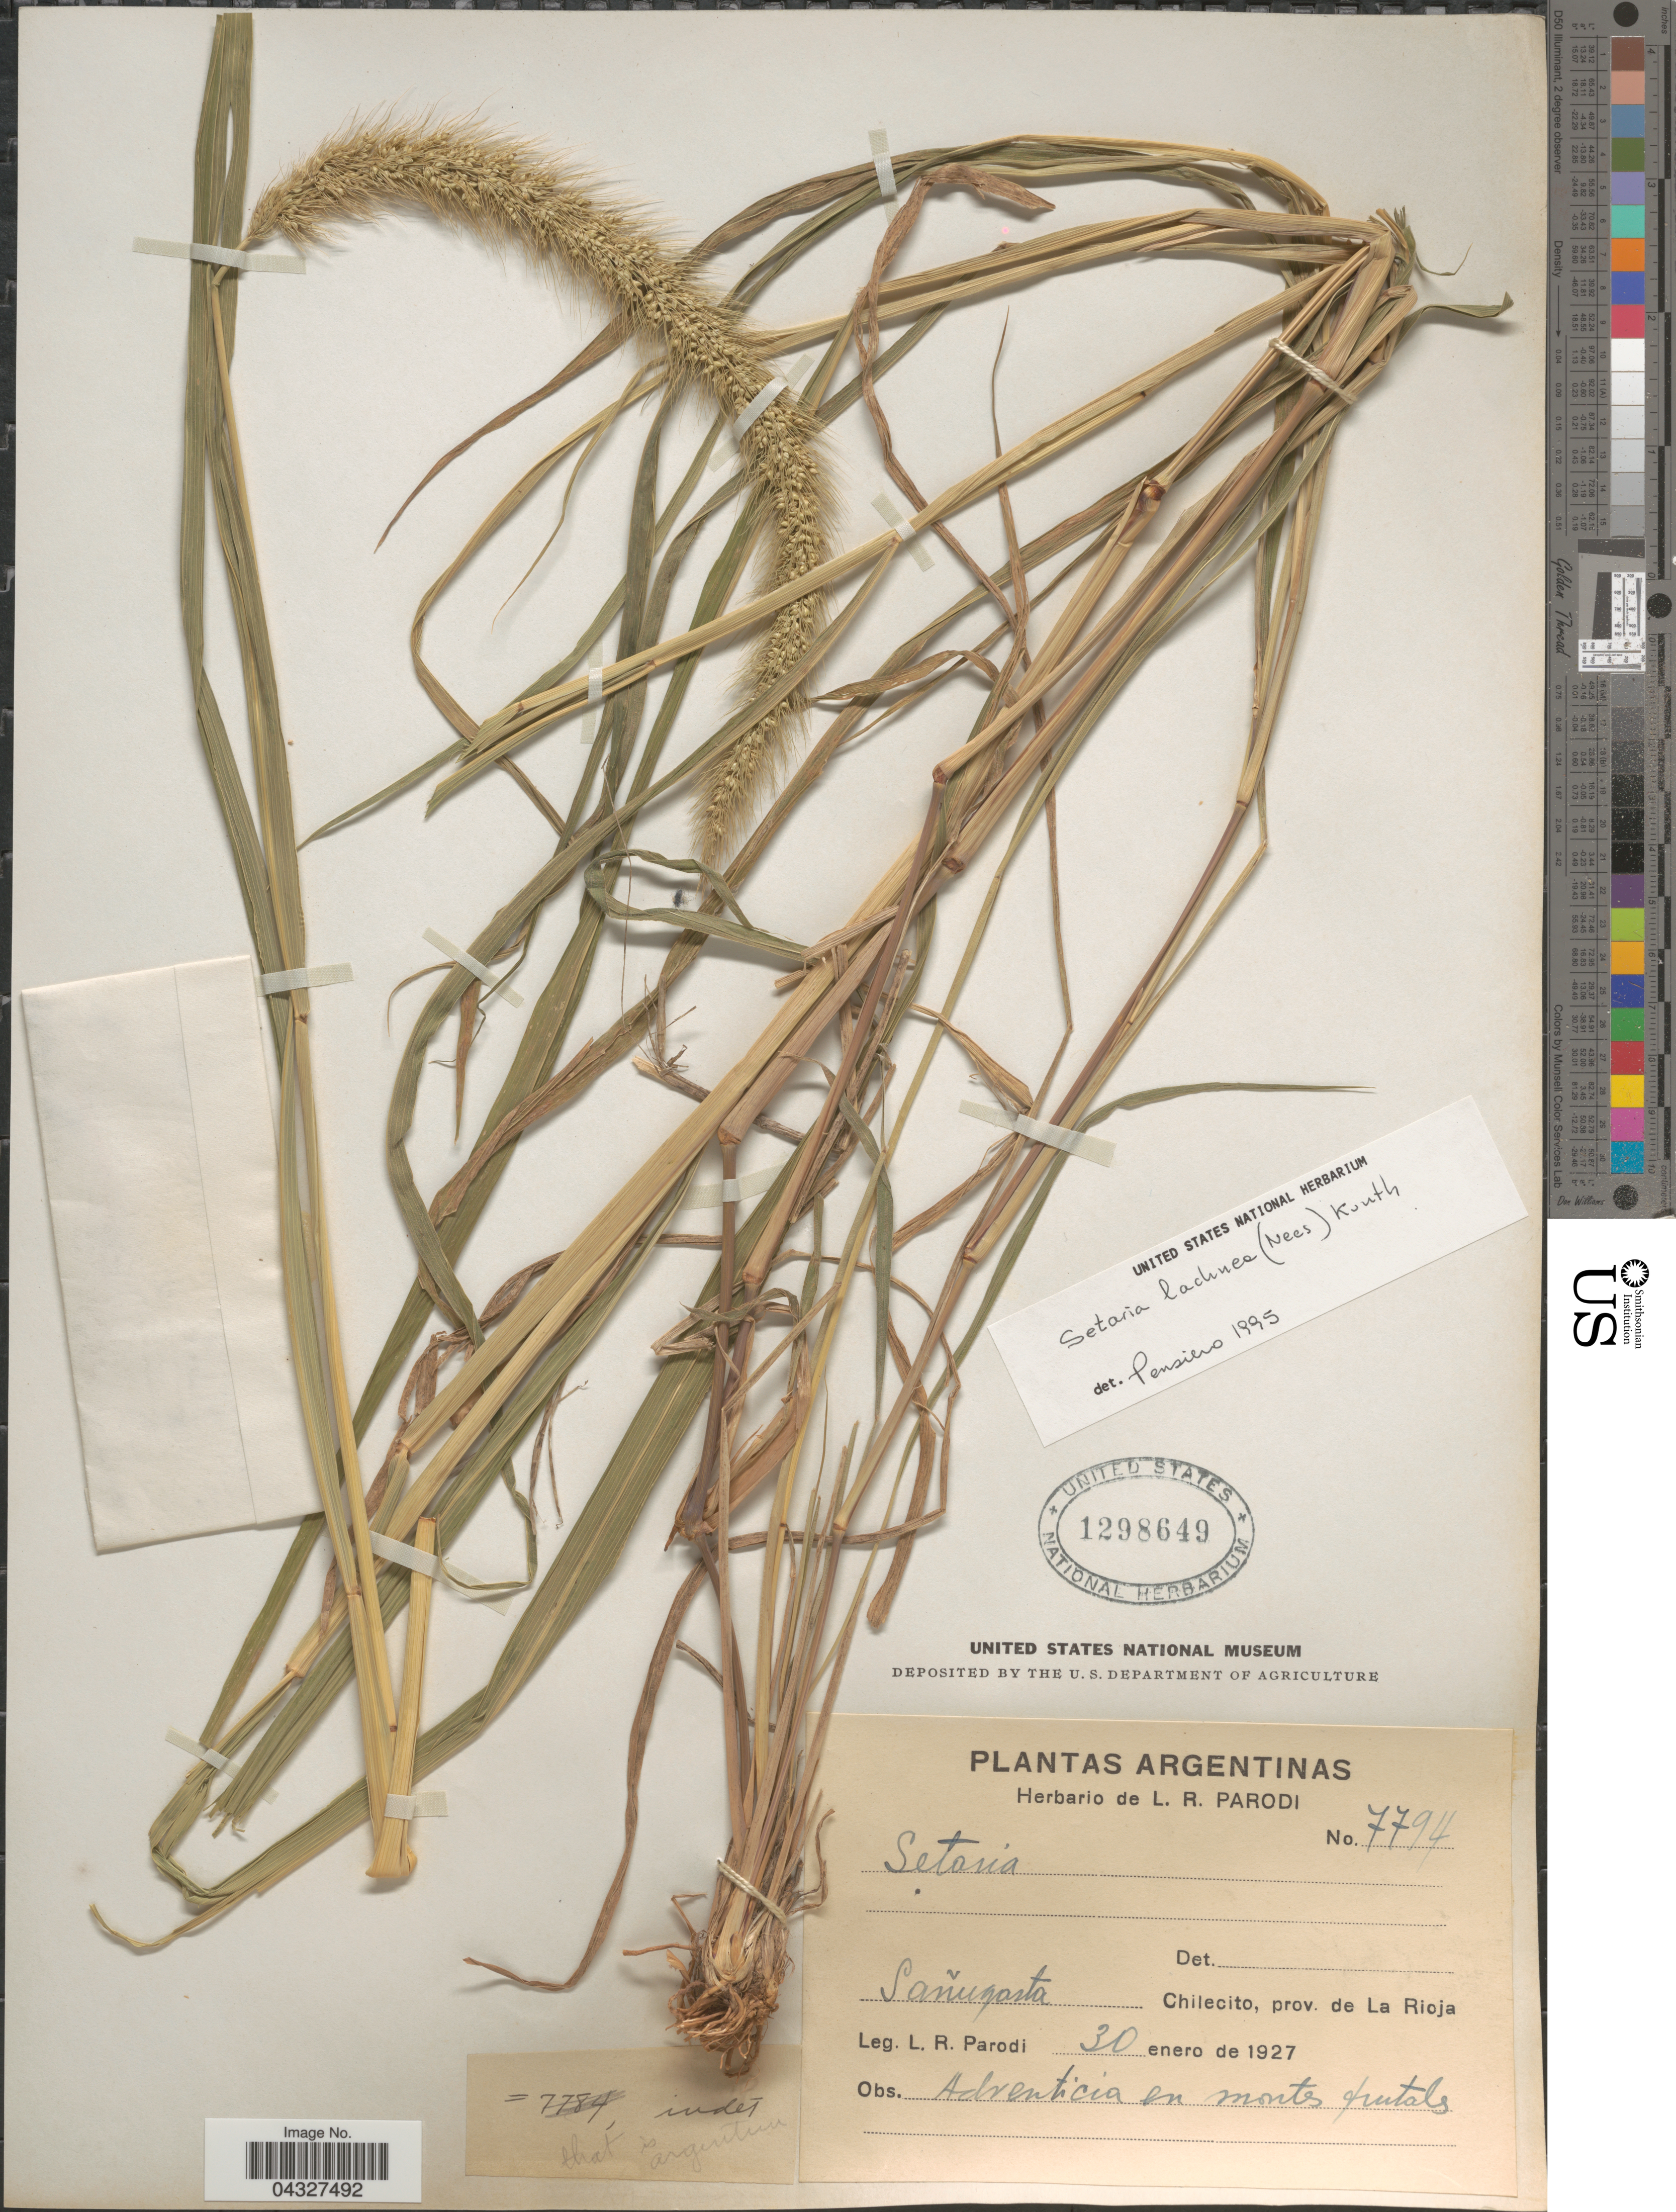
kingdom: Plantae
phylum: Tracheophyta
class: Liliopsida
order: Poales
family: Poaceae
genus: Setaria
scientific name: Setaria lachnea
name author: (Nees) Kunth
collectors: L. R. Parodi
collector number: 7794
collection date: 1927-01-30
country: Argentina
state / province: La Rioja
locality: Sañugasta. Chilecito.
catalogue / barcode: US 1298649